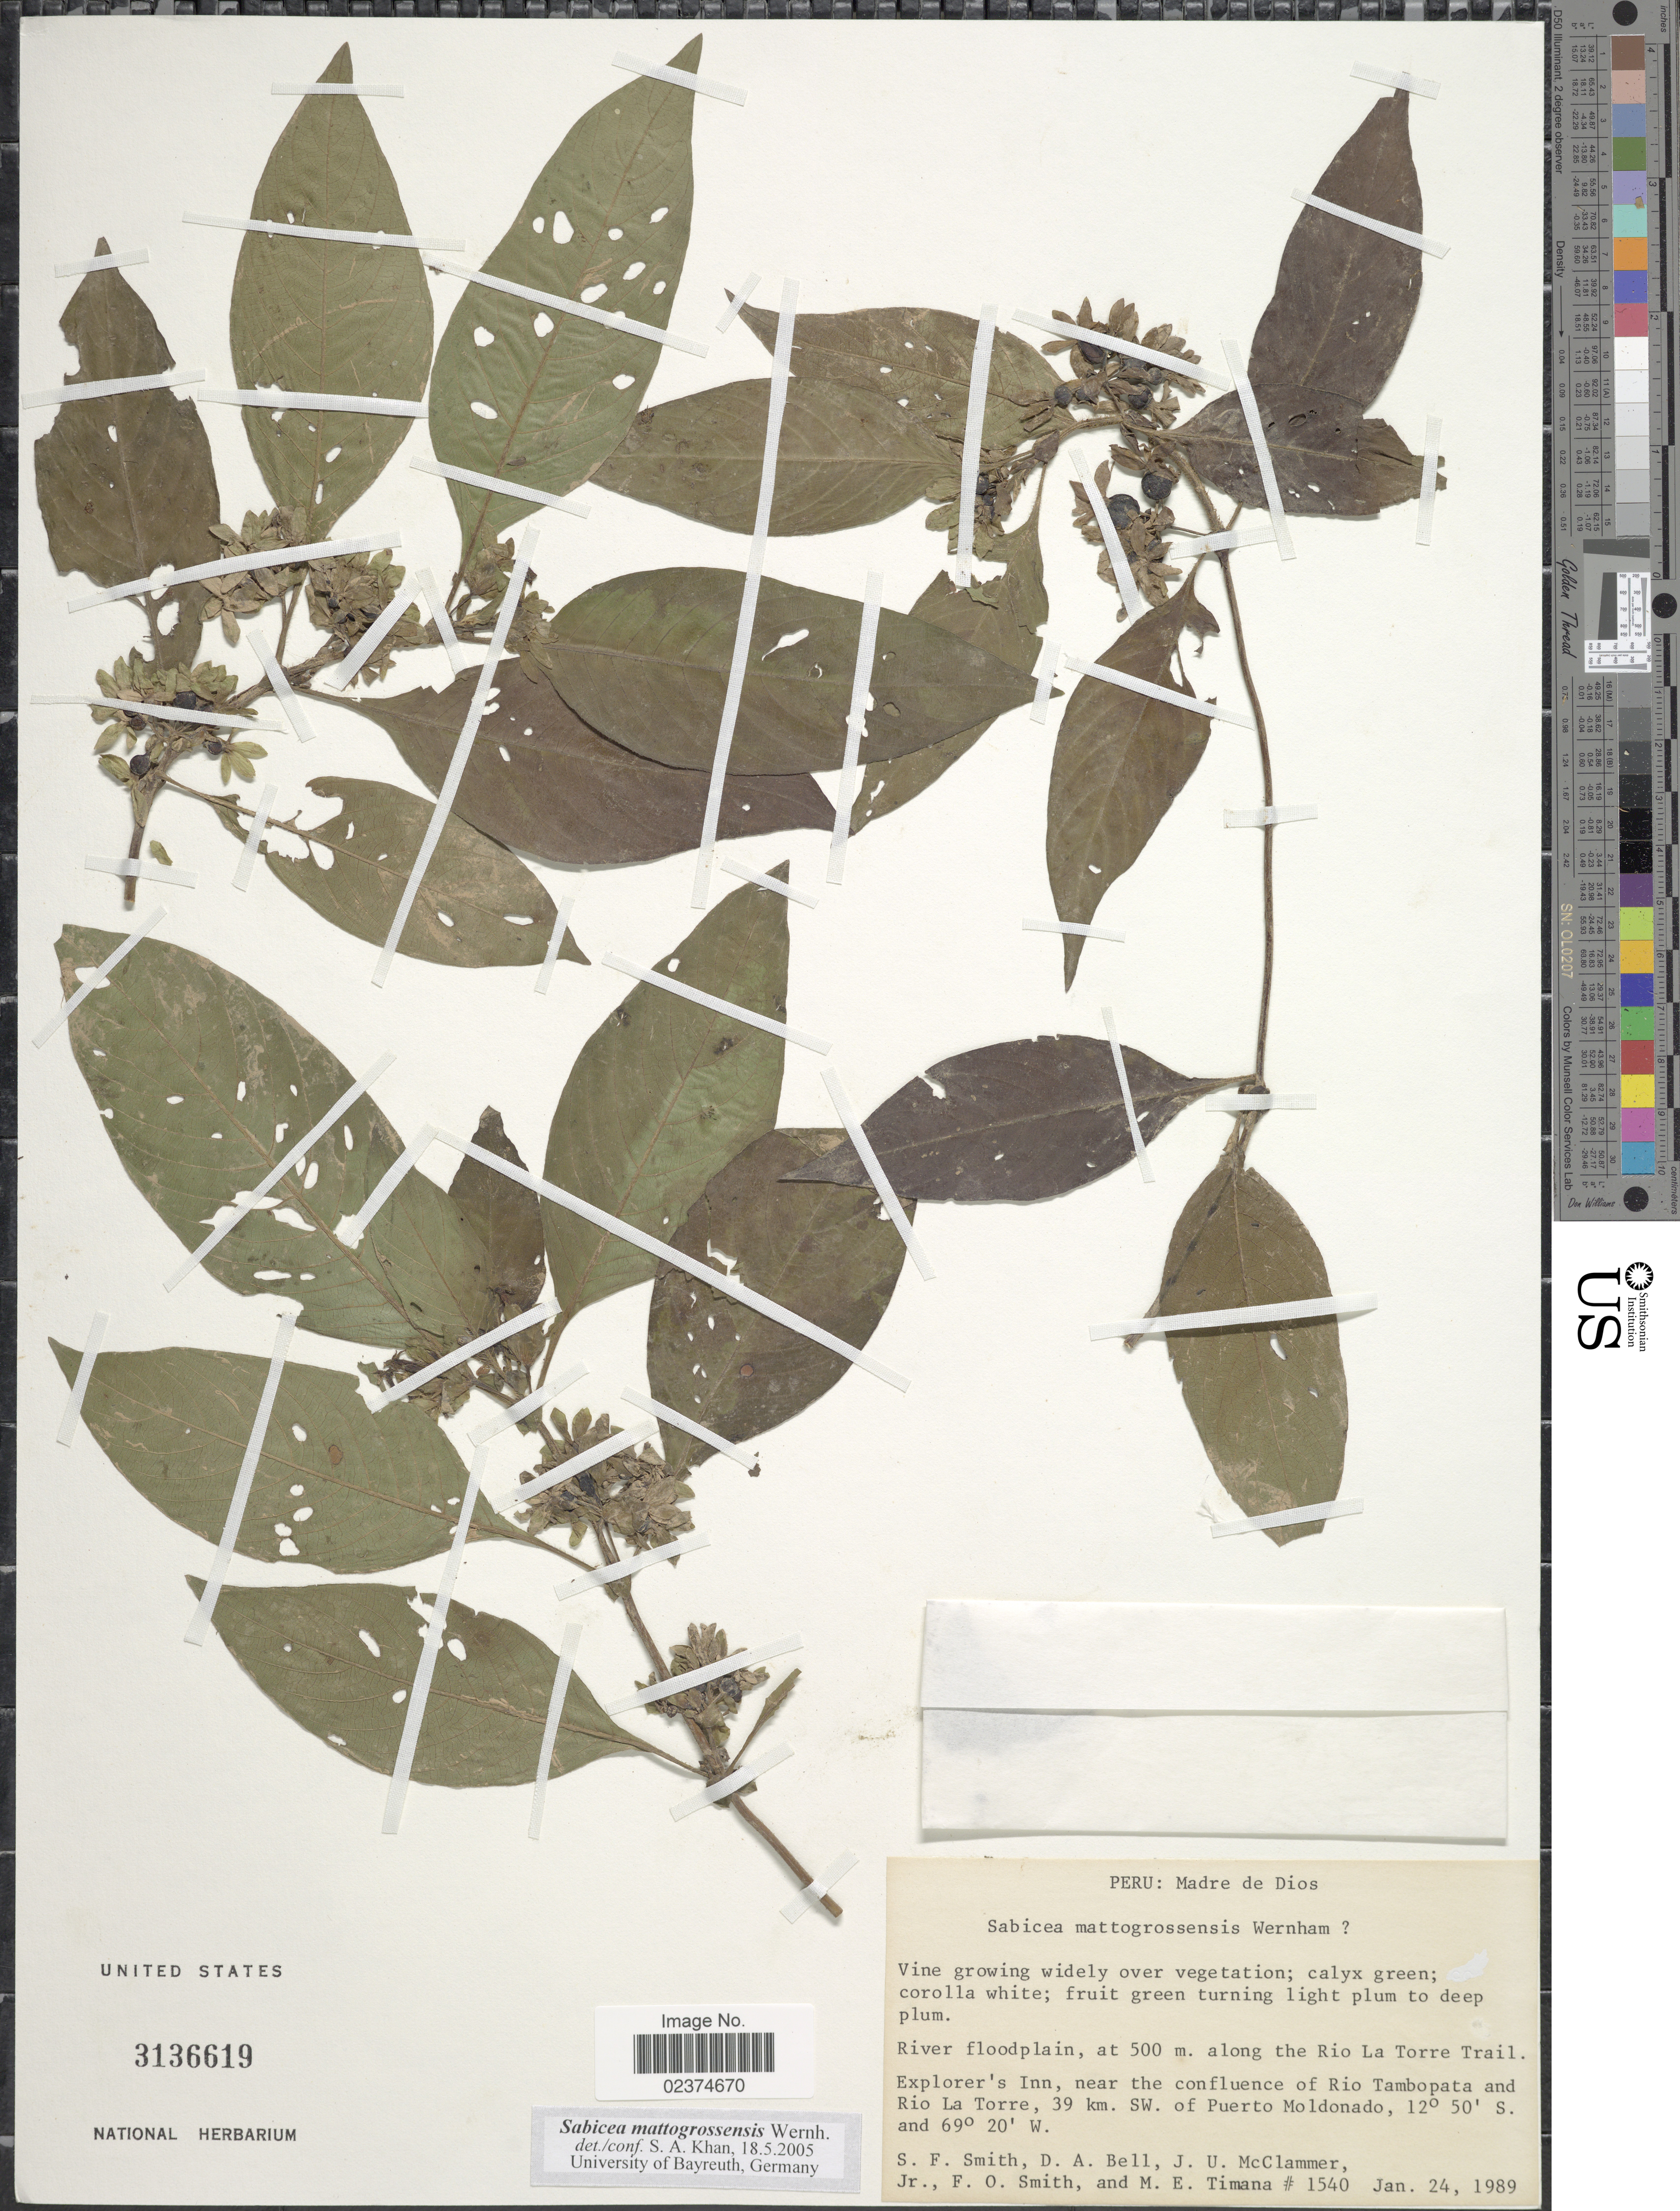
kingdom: Plantae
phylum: Tracheophyta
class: Magnoliopsida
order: Gentianales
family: Rubiaceae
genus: Sabicea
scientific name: Sabicea mattogrossensis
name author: Wernham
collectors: S.F. Smith, D. A. Bell, J. McClammer Jr. & F. Smith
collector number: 1540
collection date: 1989-01-24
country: Peru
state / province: Madre de Dios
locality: River floodplain, along the Rio La Torre Trail, Explorer's Inn, near the confluence of Ri oTambopata and Rio La Torre, 39 km. SW. of Puerto Moldonado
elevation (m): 500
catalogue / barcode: US 3136619